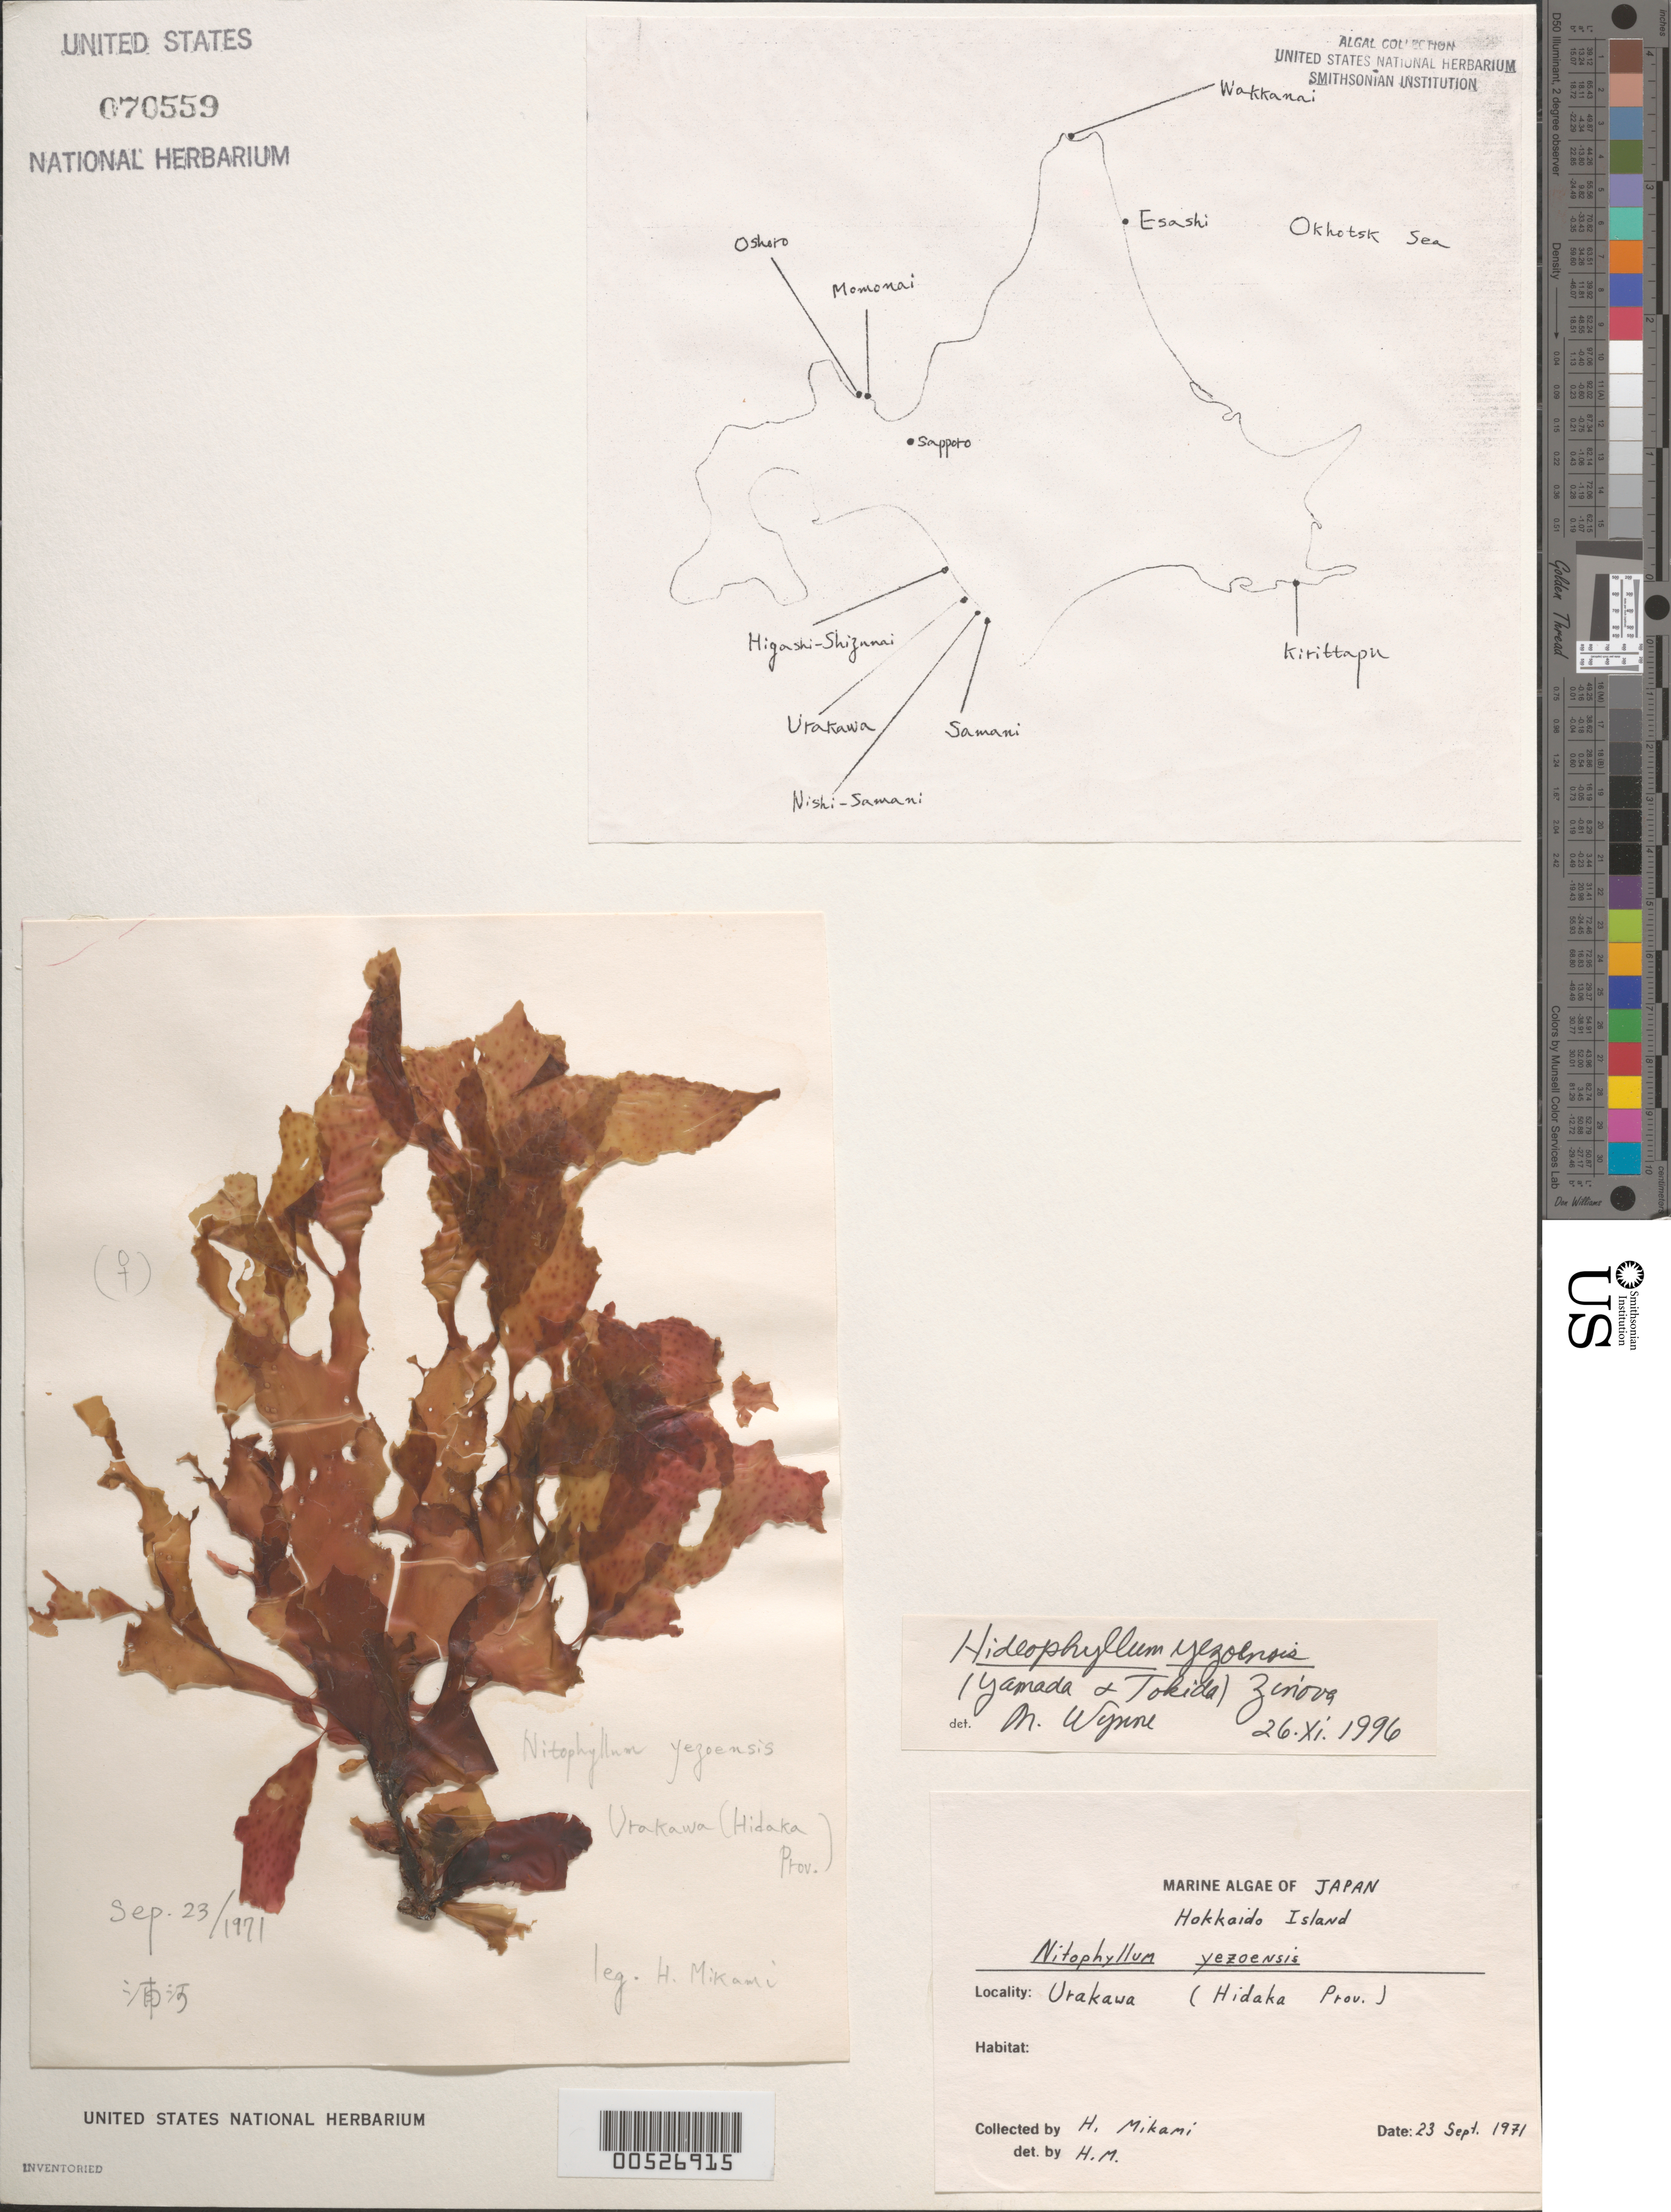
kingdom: Plantae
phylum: Rhodophyta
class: Florideophyceae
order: Ceramiales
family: Delesseriaceae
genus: Hideophyllum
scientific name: Hideophyllum yezoensis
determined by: Wynne, M. J.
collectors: H. Mikami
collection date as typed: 23 Sep 1971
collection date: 1971-09-23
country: Japan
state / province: Hokkaido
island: Hokkaido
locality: Urakawa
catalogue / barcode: US 70559